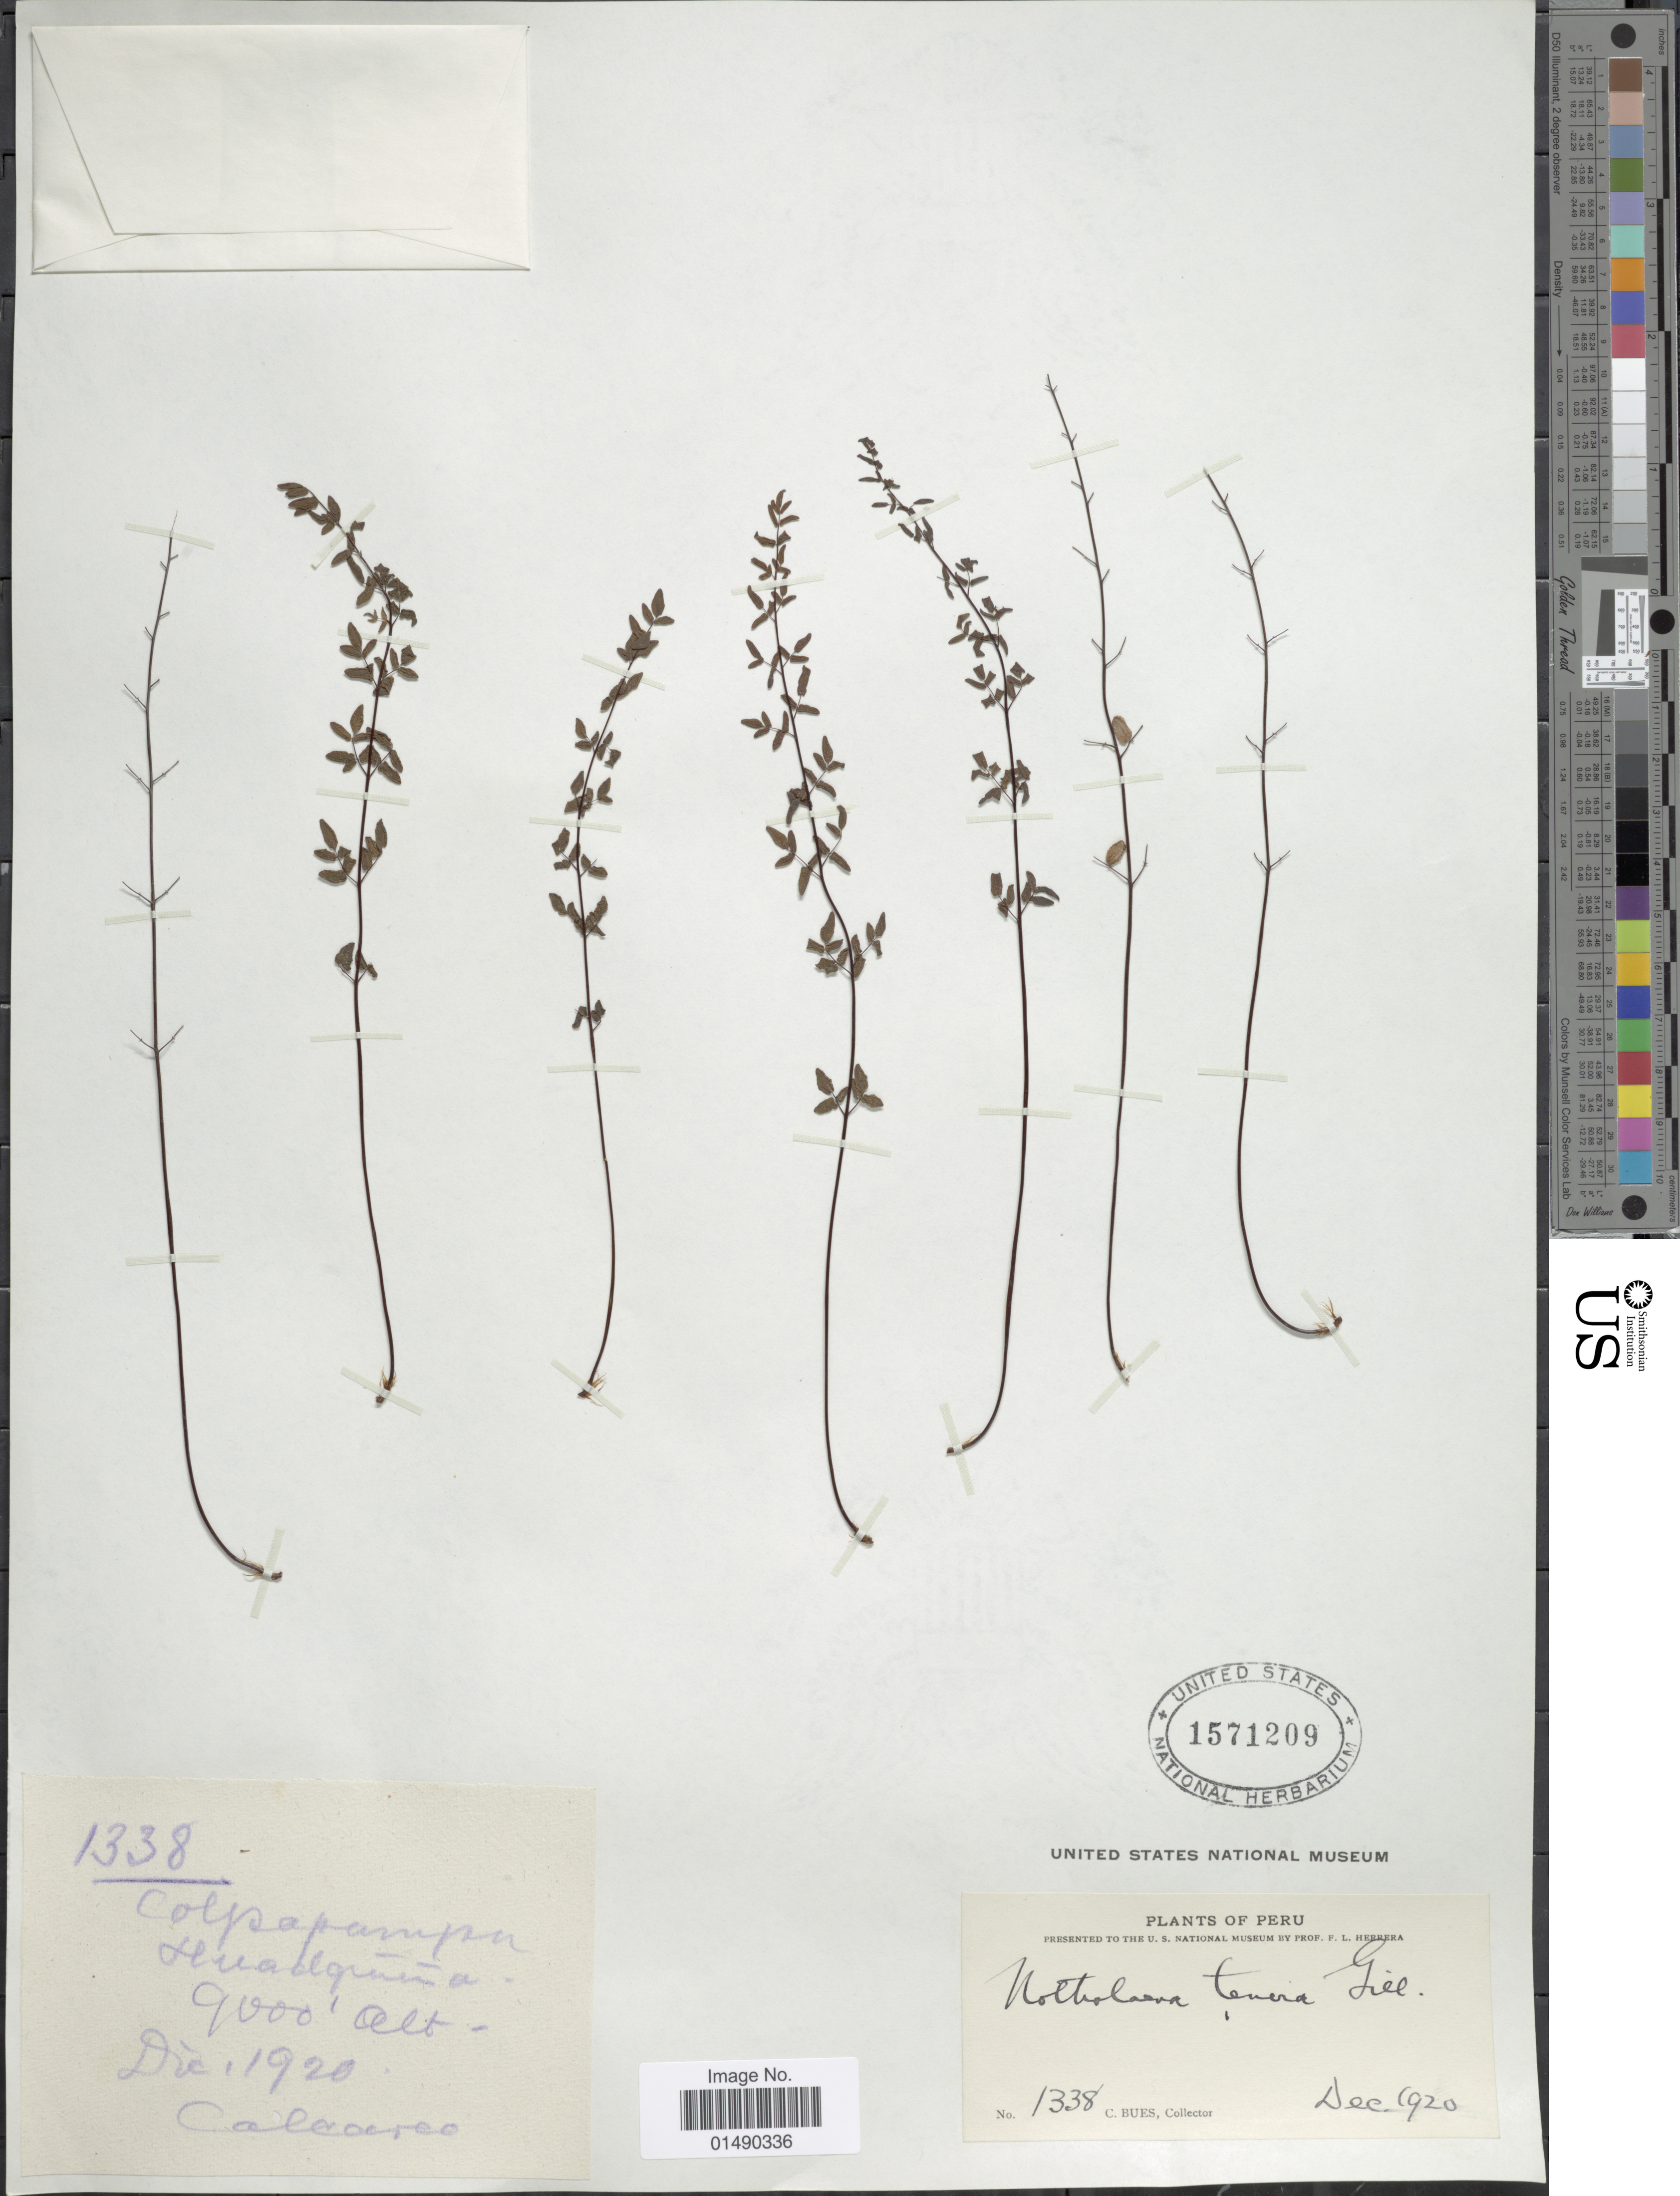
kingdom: Plantae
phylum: Tracheophyta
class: Polypodiopsida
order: Polypodiales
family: Pteridaceae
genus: Argyrochosma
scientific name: Argyrochosma nivea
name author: (Poir.) Windham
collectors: C. Bues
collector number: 1338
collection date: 1920-12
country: Peru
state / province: Cusco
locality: Colpapampa, Huadquiña.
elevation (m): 2743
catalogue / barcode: US 1571209